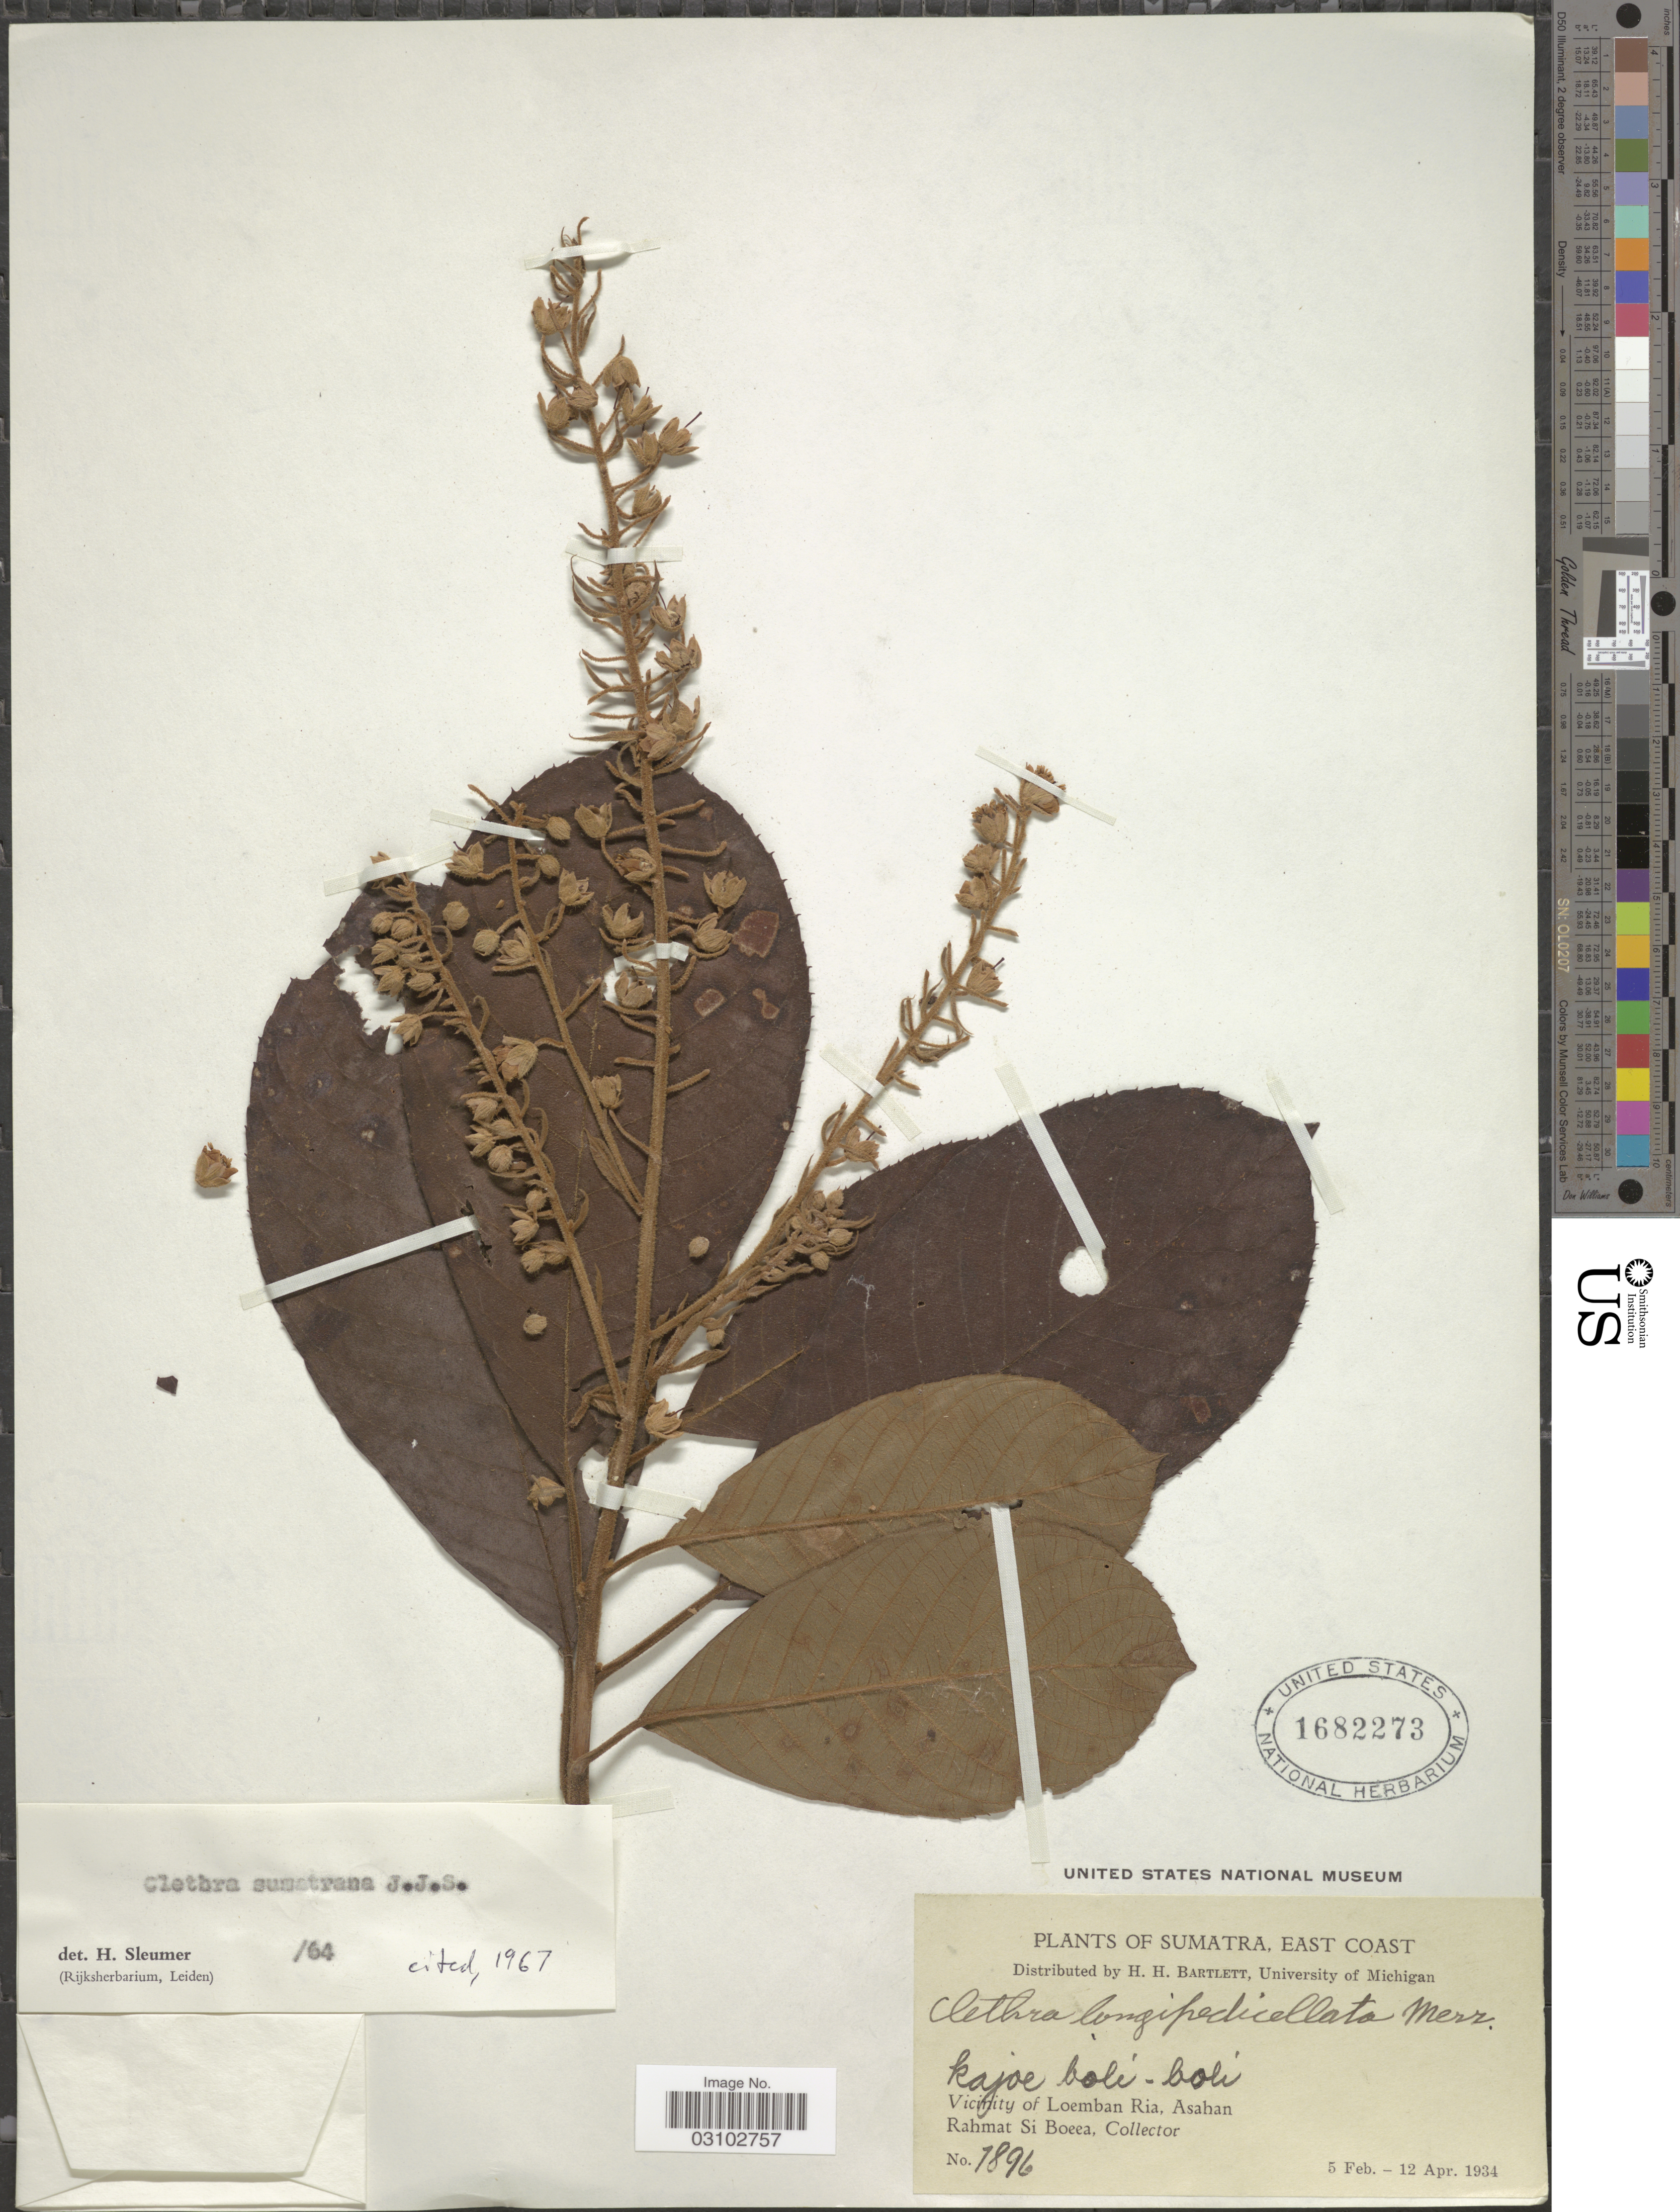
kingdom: Plantae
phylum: Tracheophyta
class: Magnoliopsida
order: Ericales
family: Clethraceae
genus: Clethra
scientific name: Clethra sumatrana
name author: J.J. Sm.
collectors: Rahmat Si Boeea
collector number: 1896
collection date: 1934-02-05/1934-04-12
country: Indonesia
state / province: Sumatra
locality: East Coast. Vicinity of Loembhan Ria, Asahan.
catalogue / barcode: US 1682273